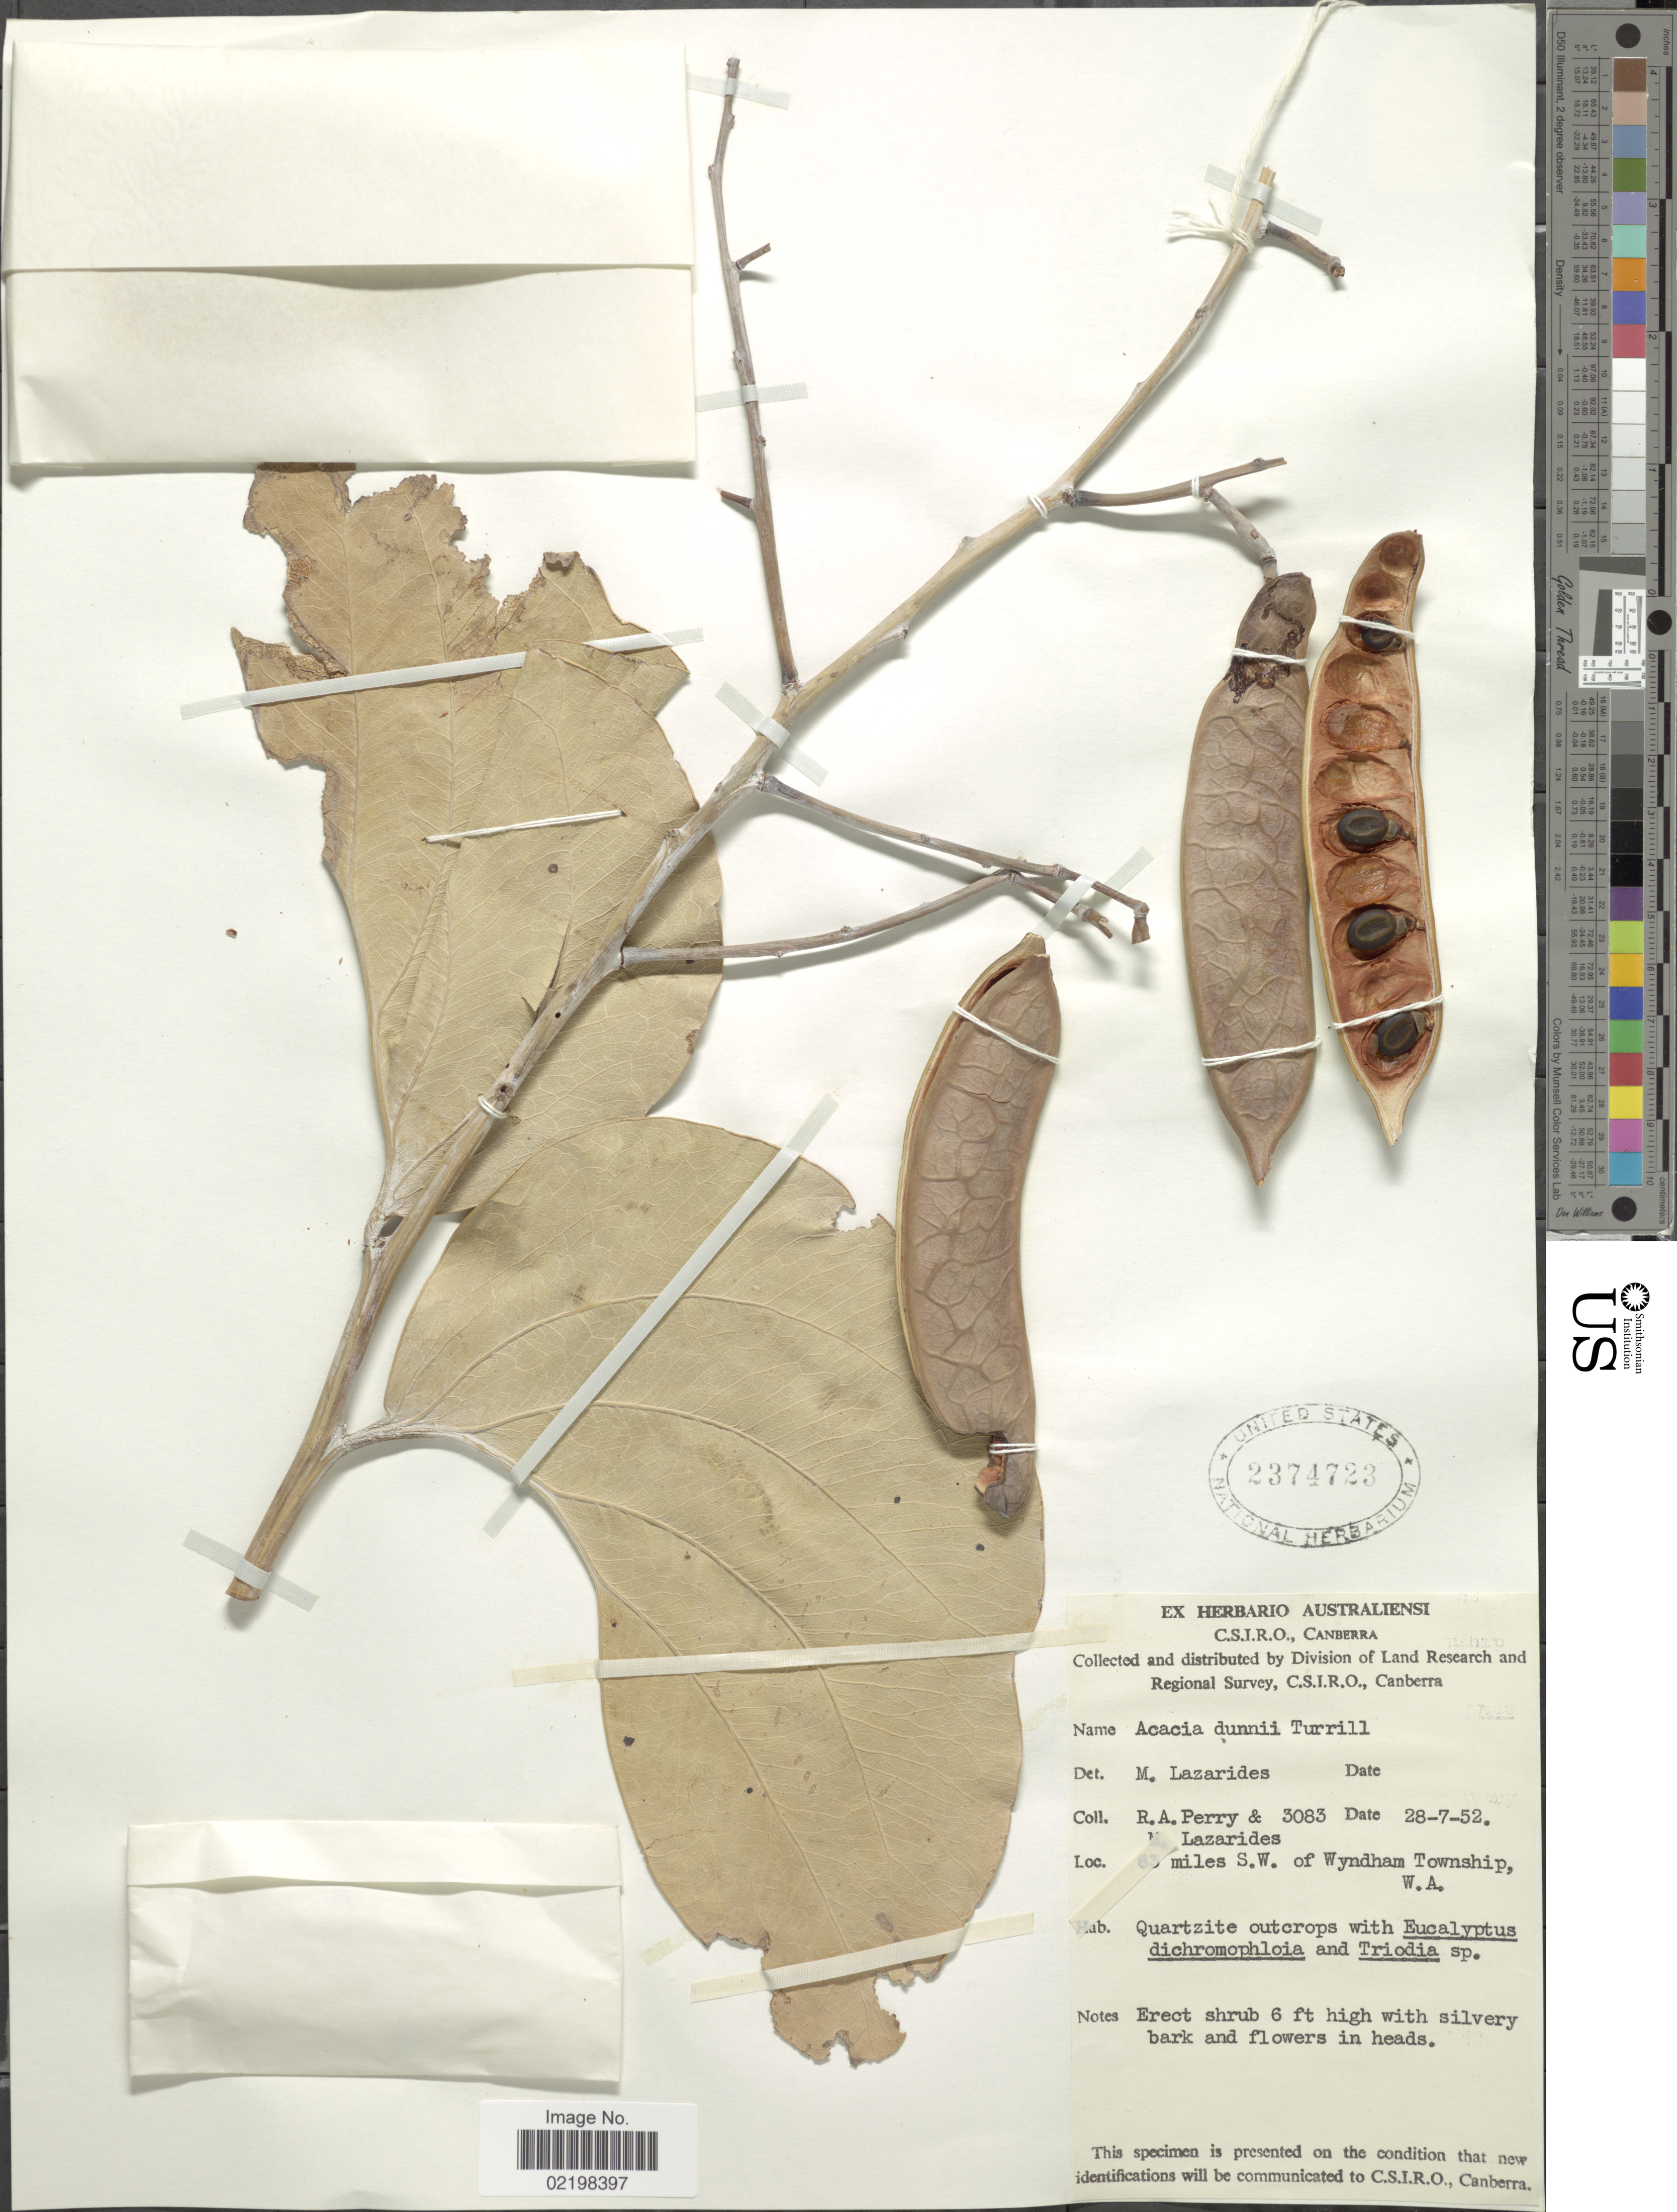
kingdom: Plantae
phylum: Tracheophyta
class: Magnoliopsida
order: Fabales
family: Fabaceae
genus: Acacia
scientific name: Acacia dunnii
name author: (Maiden) Turrill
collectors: Perry, R. A. & M. Lazarides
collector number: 3083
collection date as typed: Transcribed d/m/y: 28/7/52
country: Australia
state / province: Western Australia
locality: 63 miles S.W. of Wyndham Township, W.A.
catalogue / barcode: US 2374723